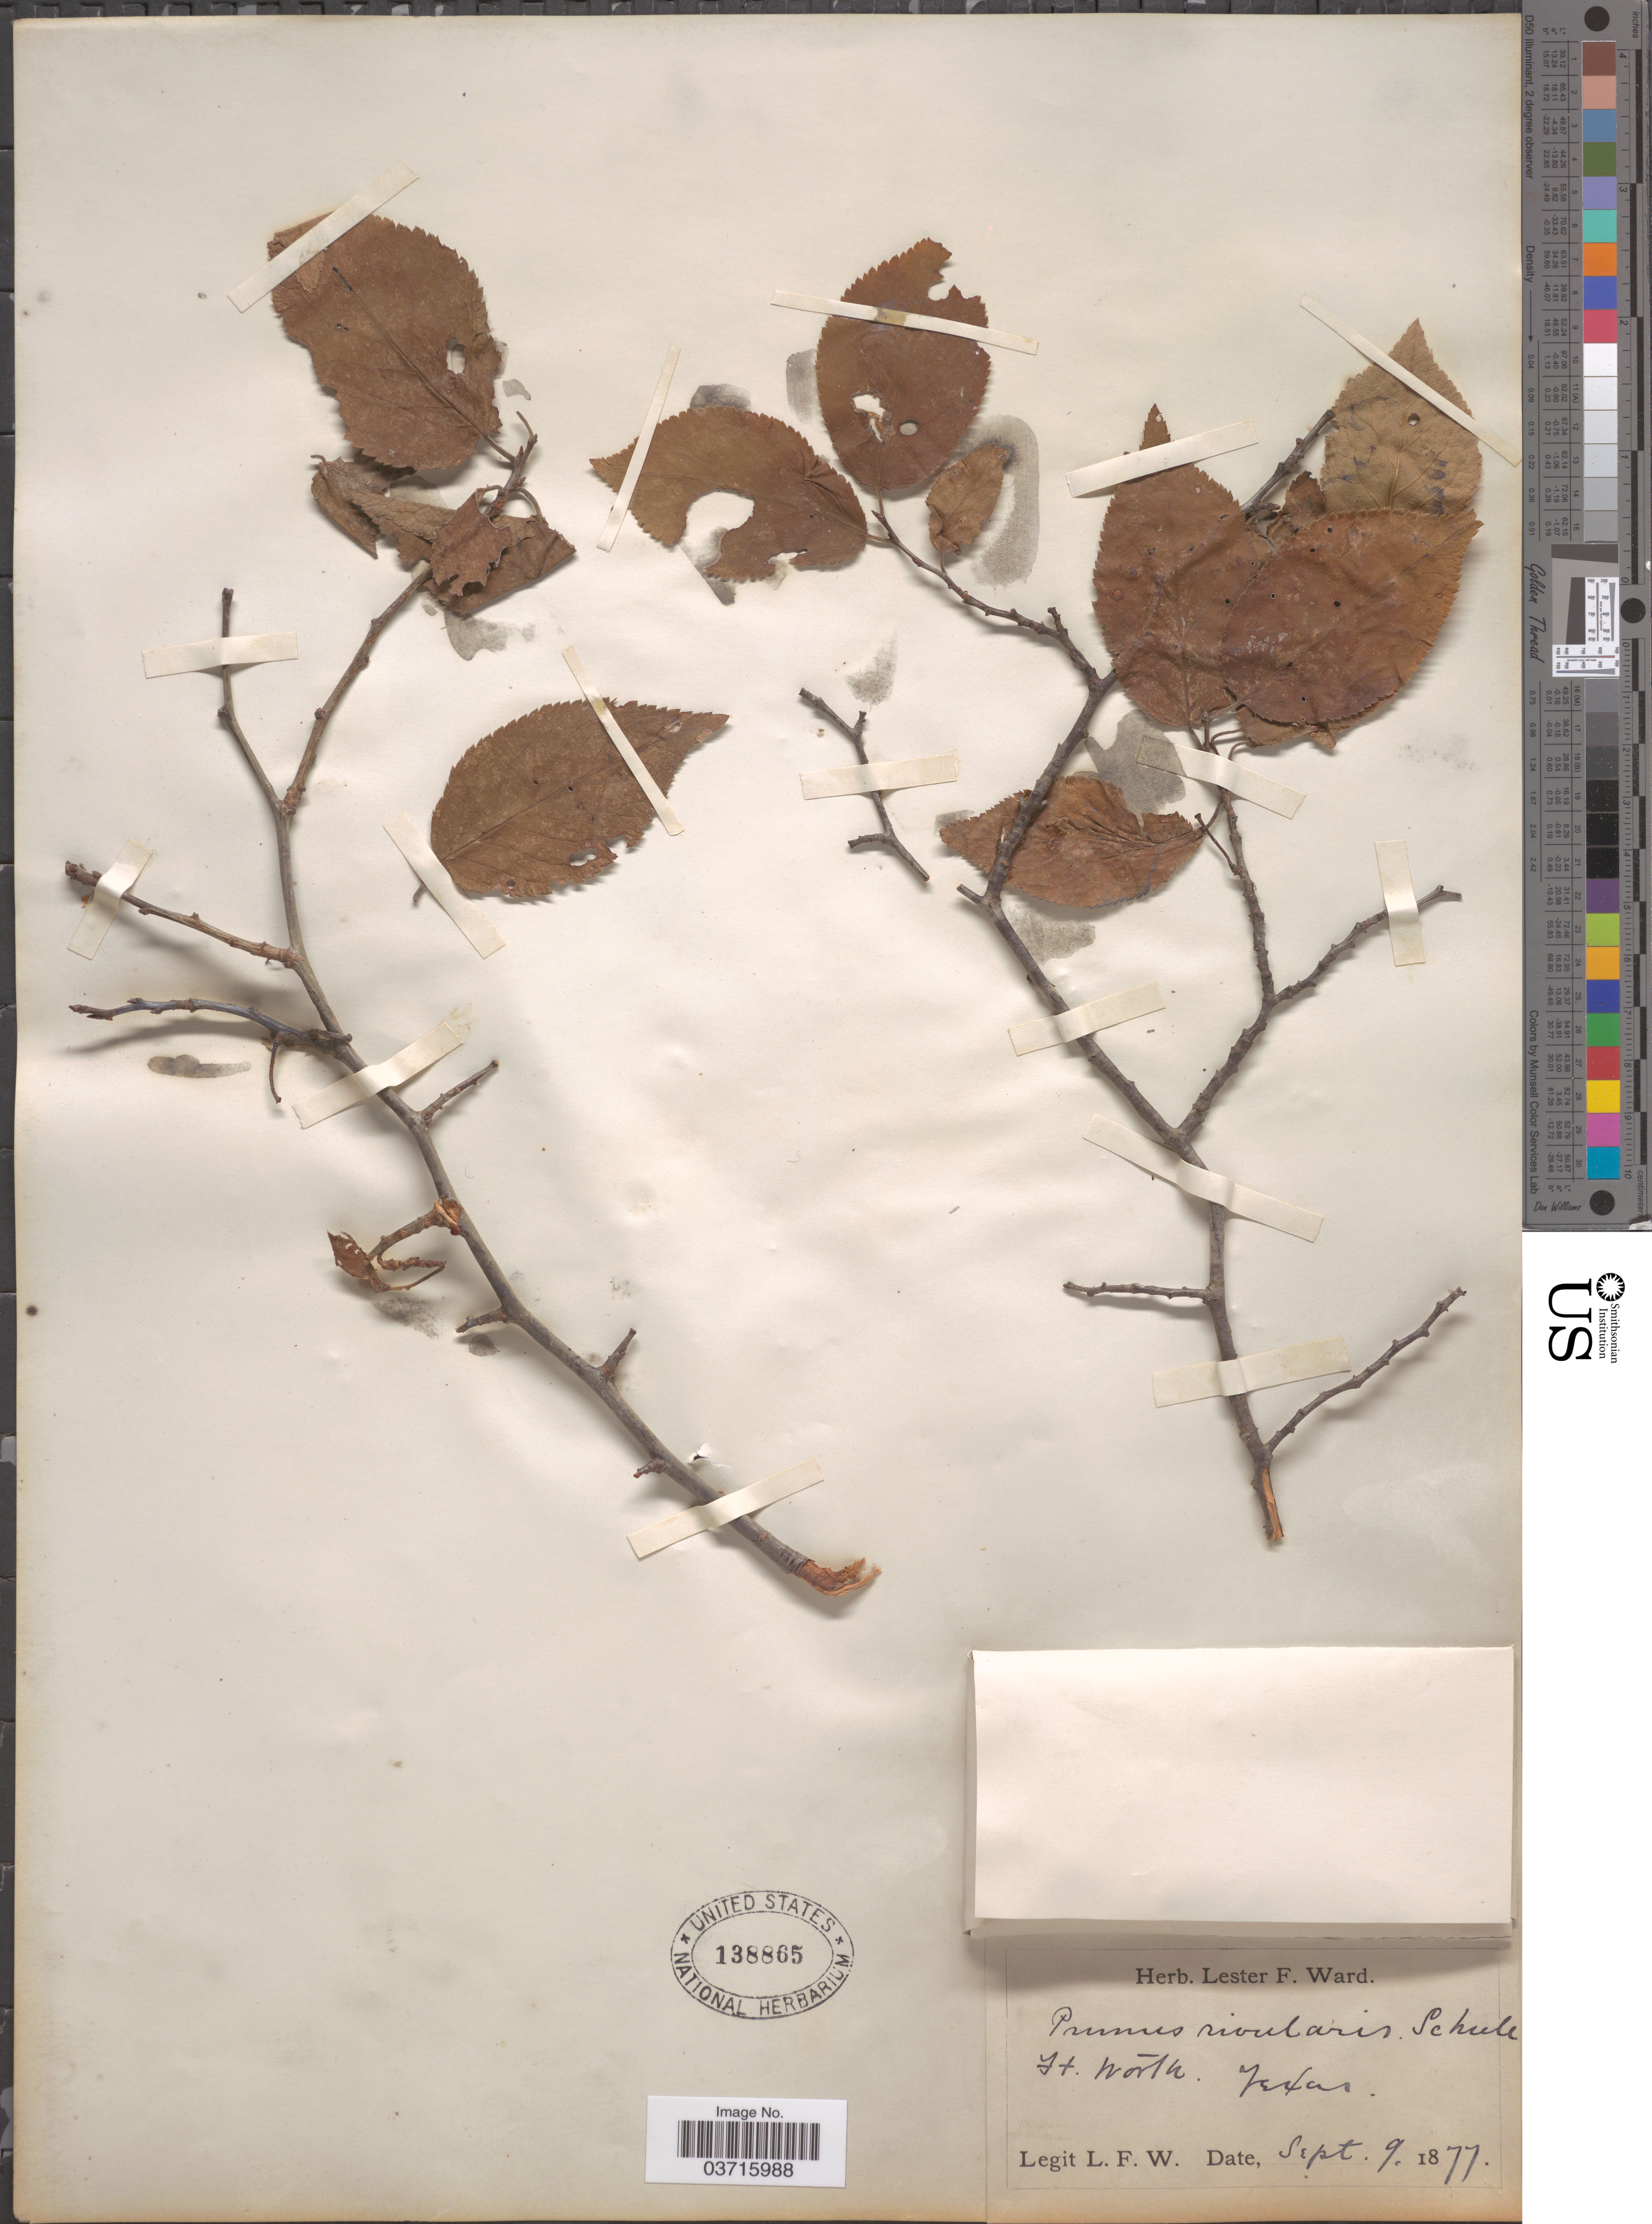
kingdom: Plantae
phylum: Tracheophyta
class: Magnoliopsida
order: Rosales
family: Rosaceae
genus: Prunus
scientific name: Prunus mexicana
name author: S. Watson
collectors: L. F. Ward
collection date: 1877-09-09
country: United States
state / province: Texas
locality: Ft. Worth.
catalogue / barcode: US 138865